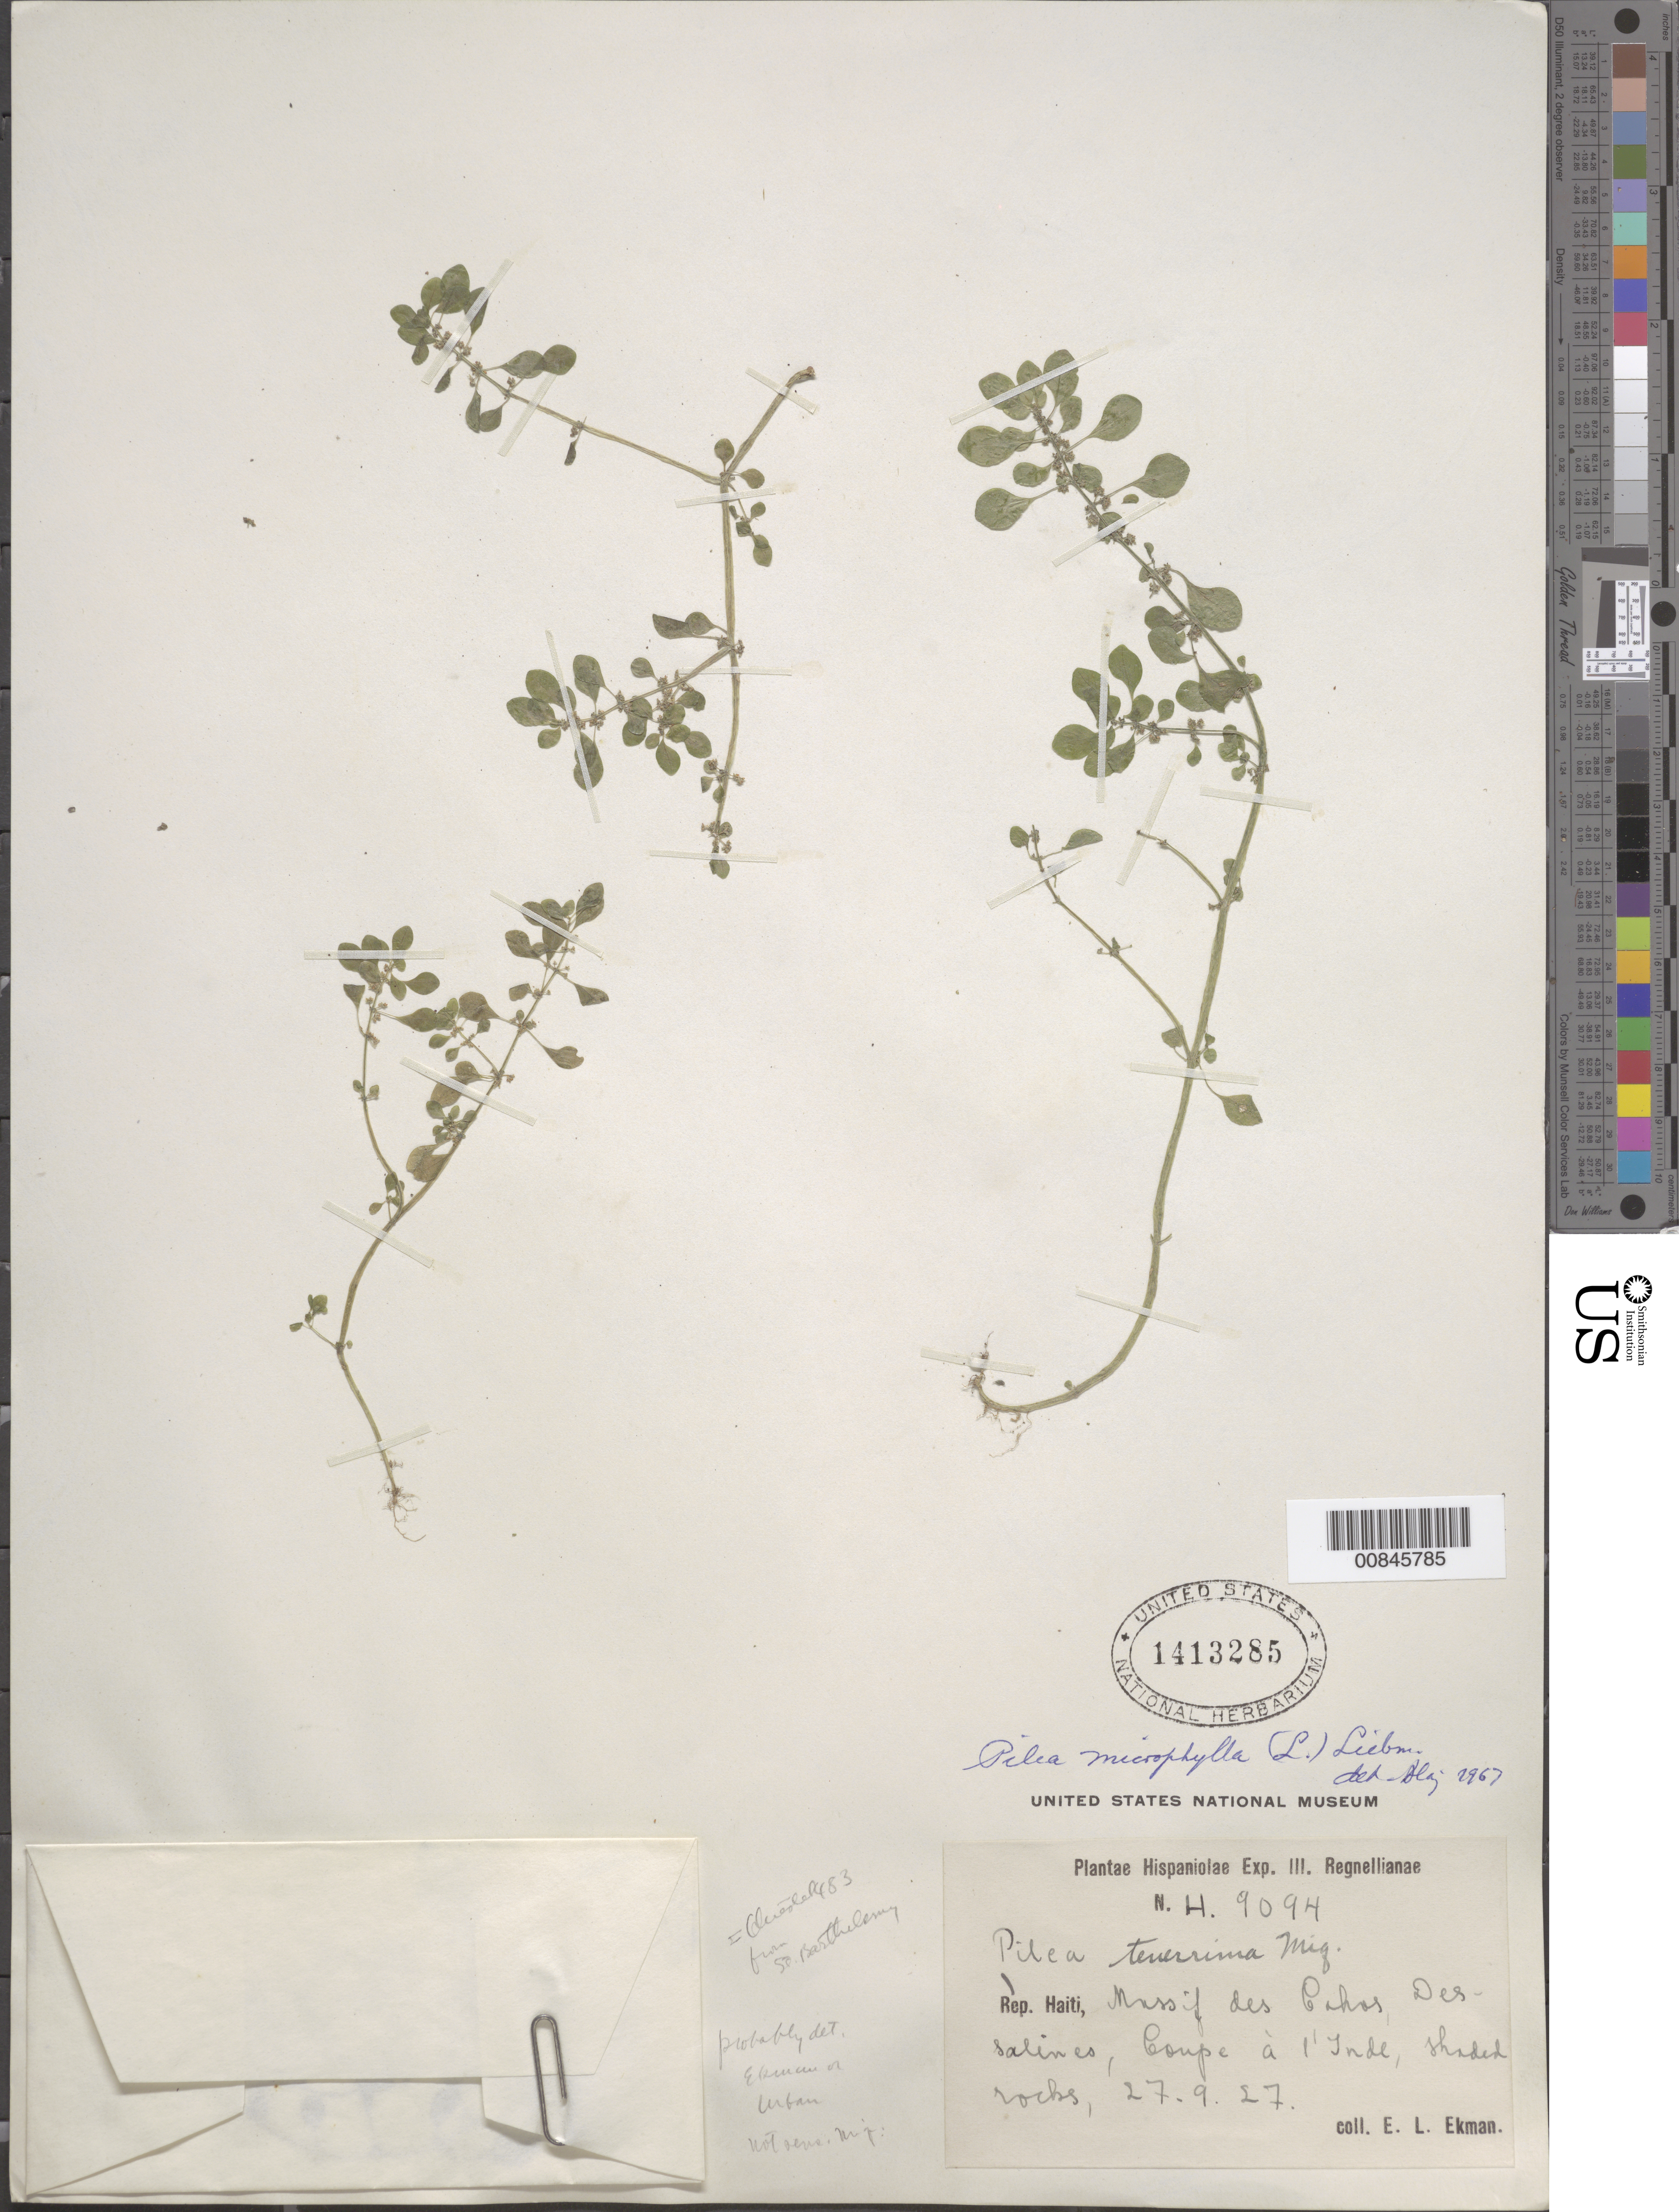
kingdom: Plantae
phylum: Tracheophyta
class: Magnoliopsida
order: Rosales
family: Urticaceae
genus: Pilea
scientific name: Pilea microphylla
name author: (L.) Liebm.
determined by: Liogier, Alain H.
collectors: E. L. Ekman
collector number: H 9094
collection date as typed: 27 Sep 1927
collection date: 1927-09-27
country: Haiti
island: Hispaniola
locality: Massif des Cahos, Dessalines, Coupe à l'Inde.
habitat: Shaded rocks.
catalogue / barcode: US 1413285